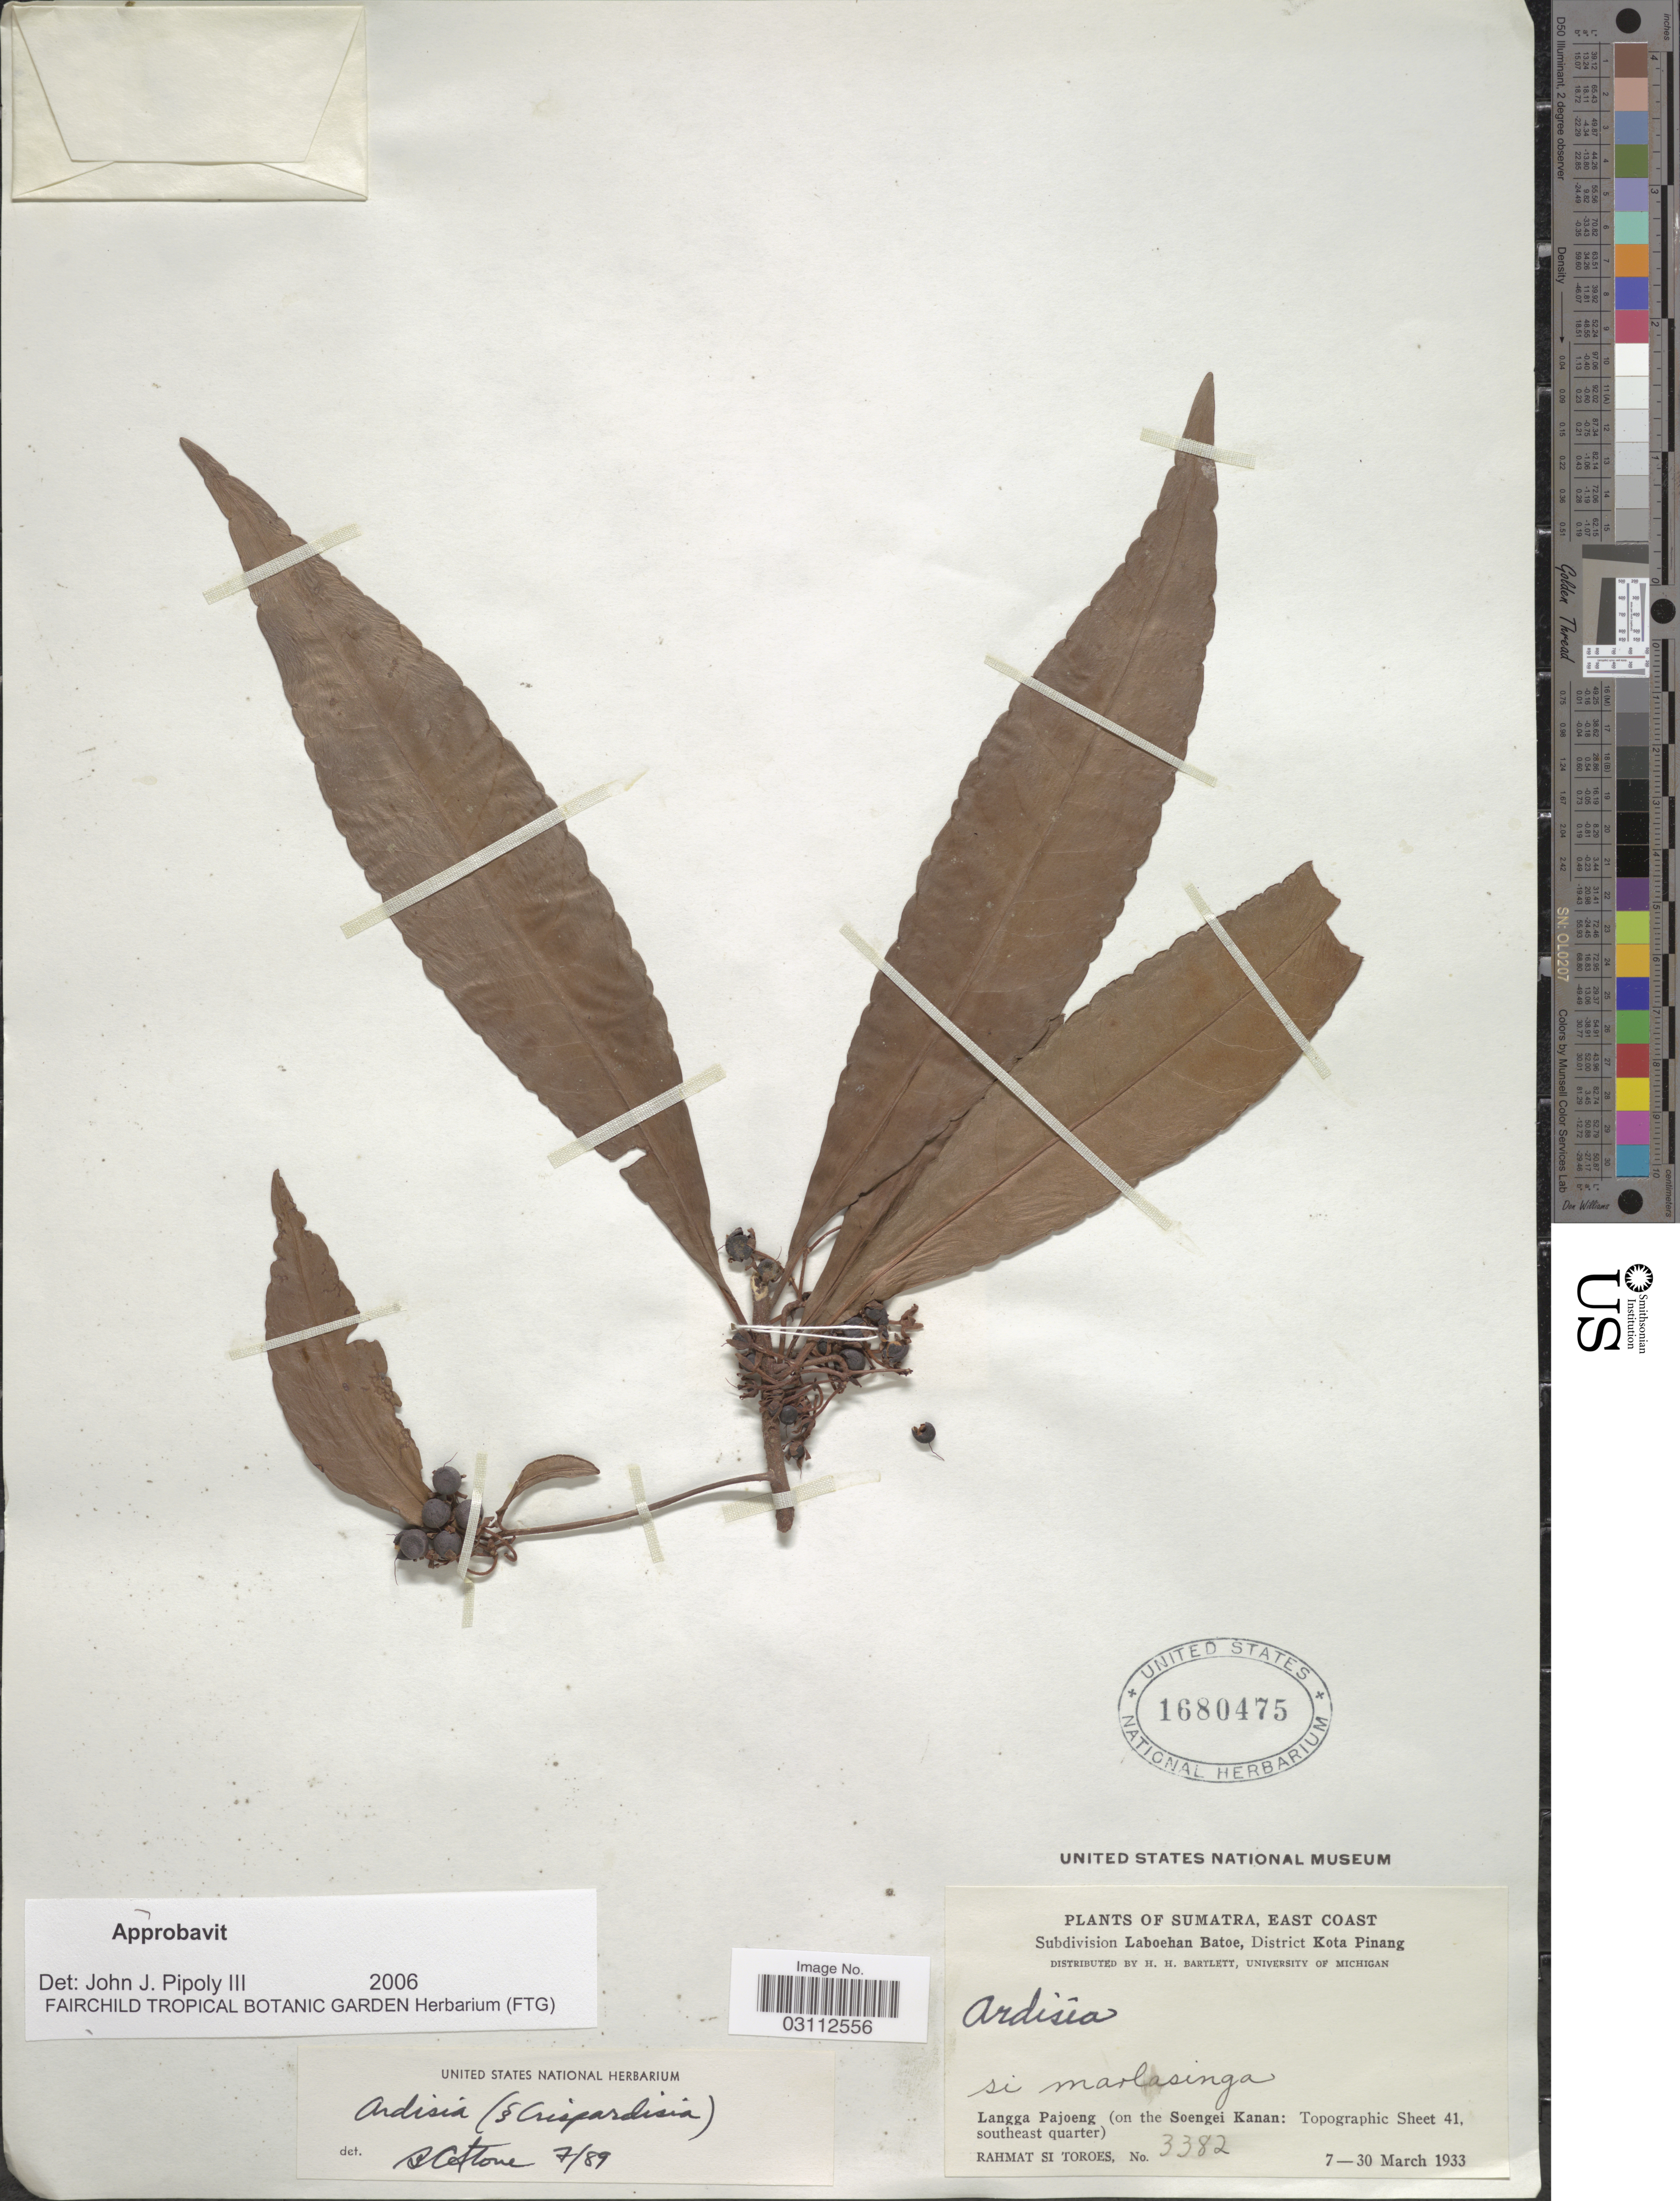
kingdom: Plantae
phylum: Tracheophyta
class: Magnoliopsida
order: Ericales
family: Primulaceae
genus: Ardisia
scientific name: Ardisia sp.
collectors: Rahmat Si Boeea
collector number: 3382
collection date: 1933-03-07/1933-03-30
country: Indonesia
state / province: Sumatra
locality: East Coast. Subdivision Laboehan Batoe, District Kota Pinang. Langga Pajoeng (on the Soengei Kanan: Topographic Sheet 41, southeast quarter).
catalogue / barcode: US 1680475